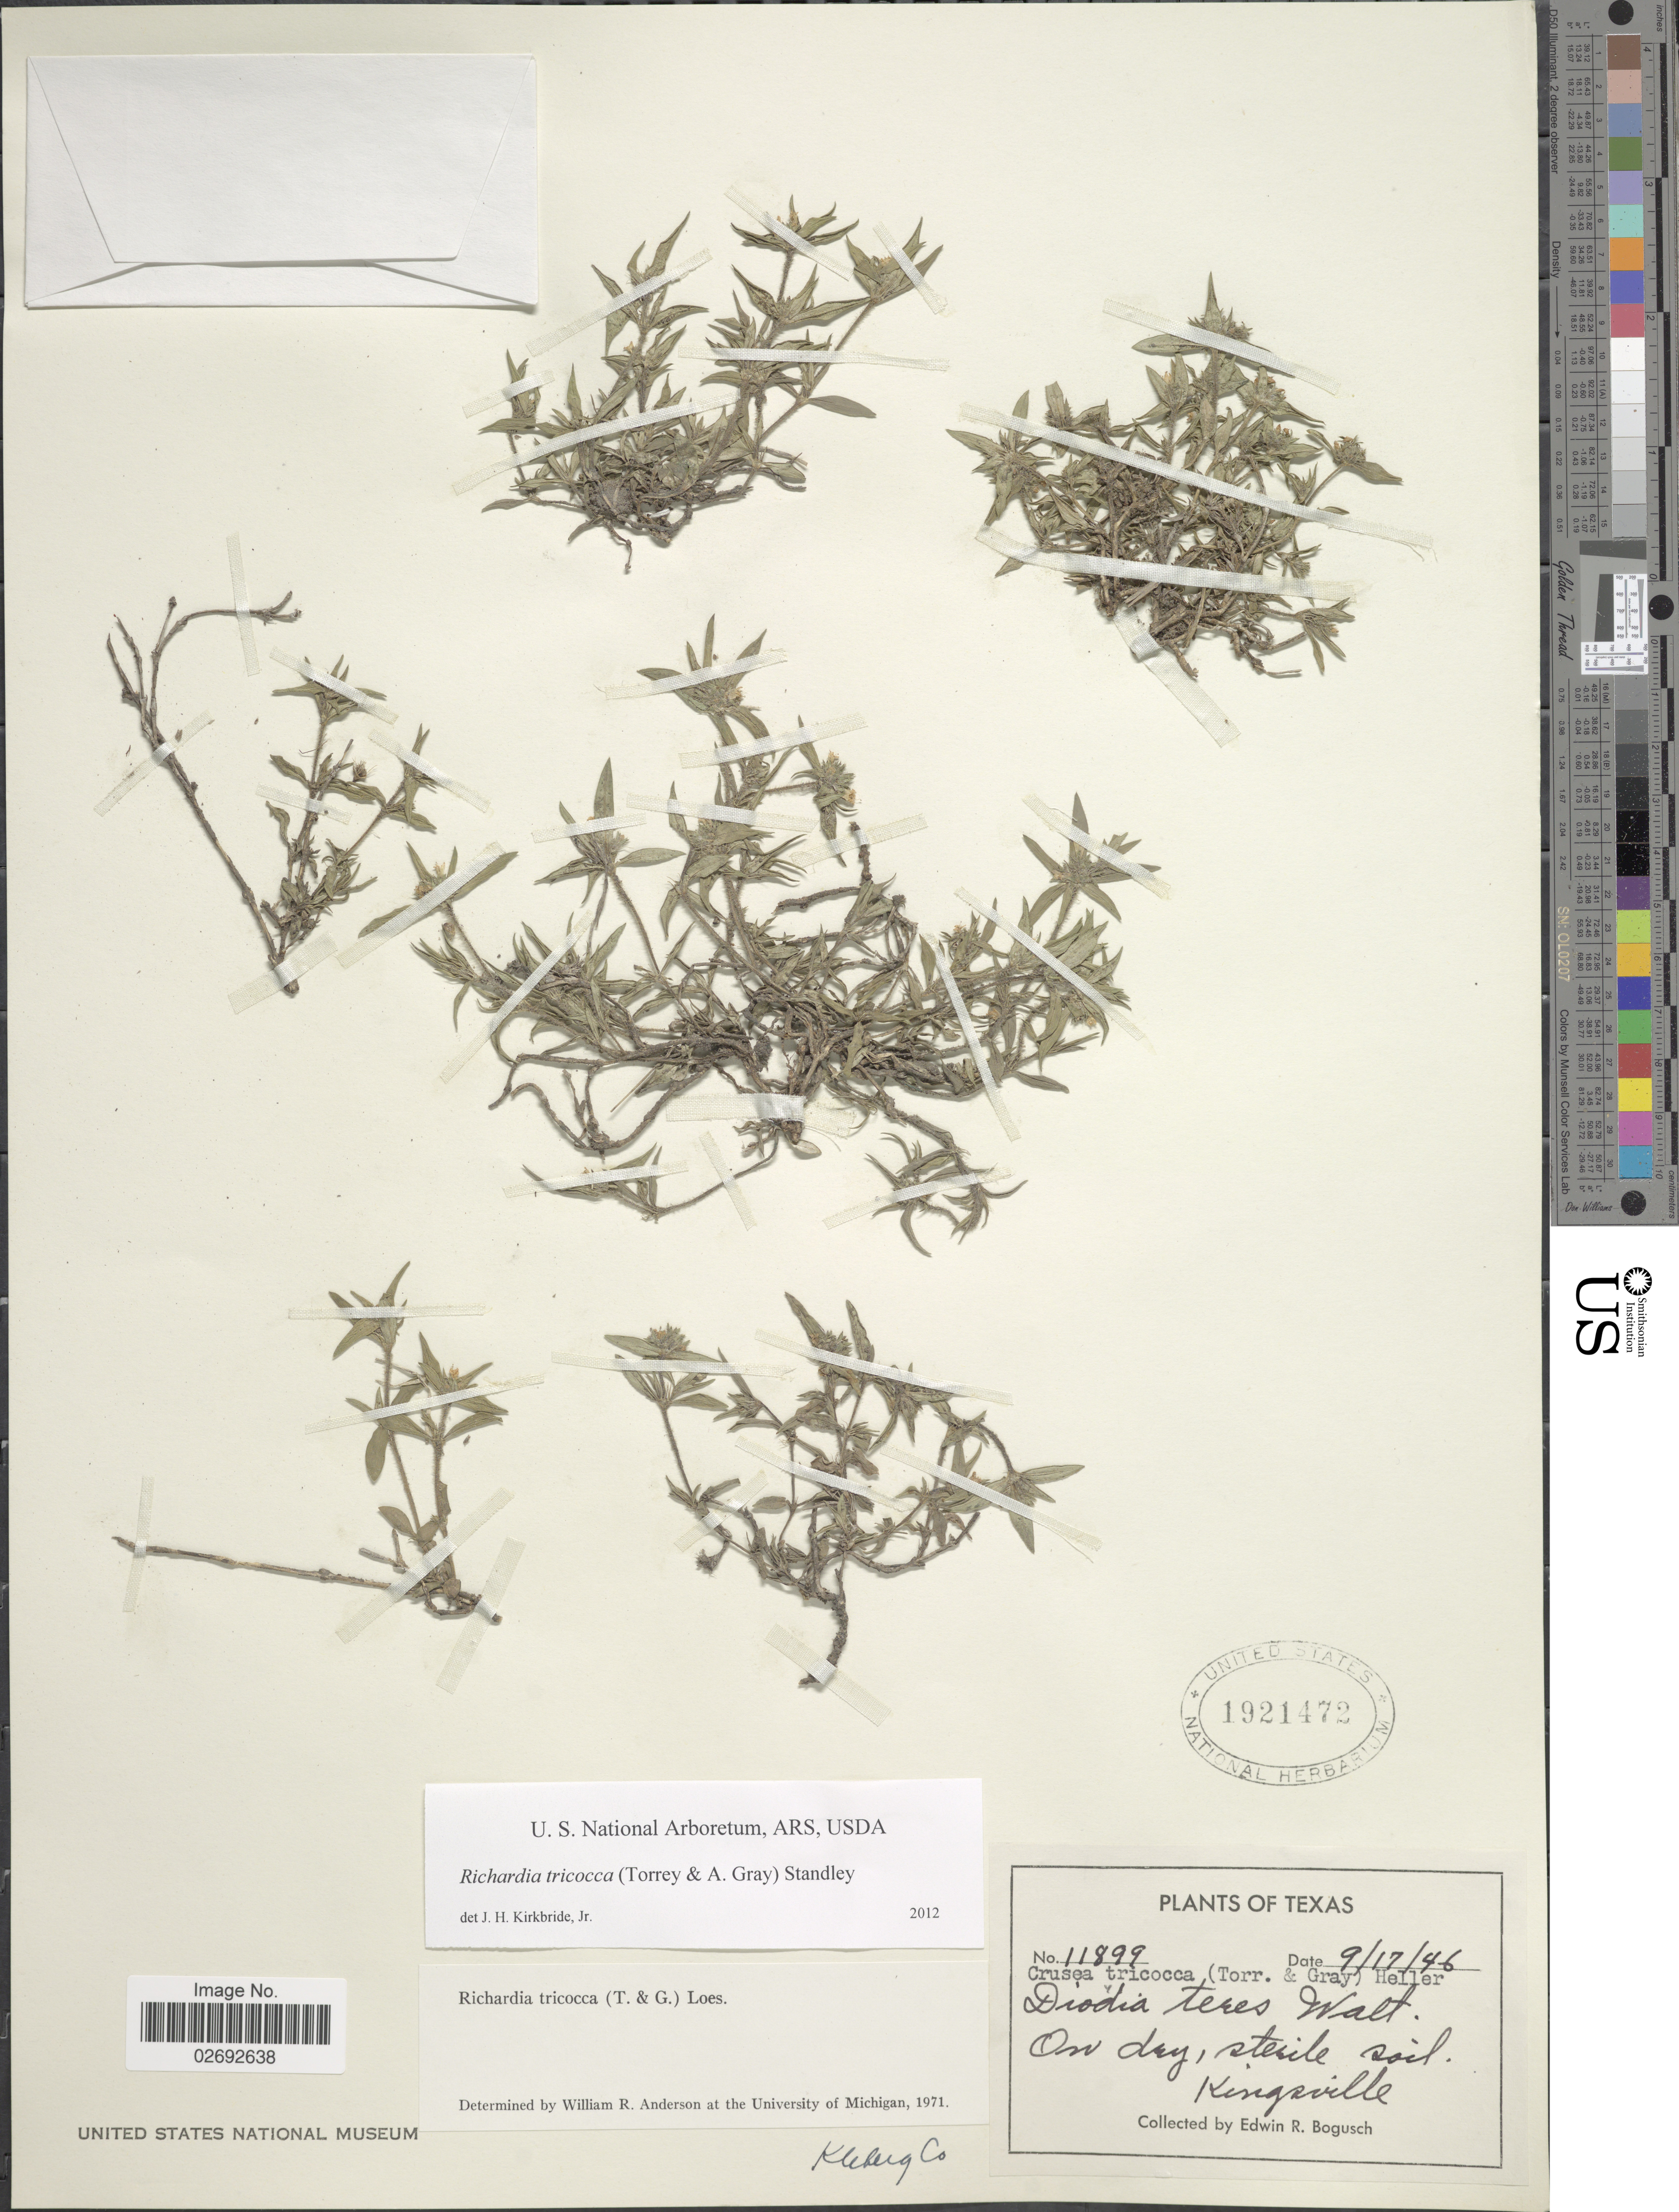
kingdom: Plantae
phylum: Tracheophyta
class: Magnoliopsida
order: Gentianales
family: Rubiaceae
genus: Richardia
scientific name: Richardia tricocca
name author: (Torr.) Standl.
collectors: E. Bogusch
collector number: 11899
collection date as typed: Transcribed d/m/y: 17/9/46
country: United States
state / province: Texas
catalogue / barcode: US 1921472